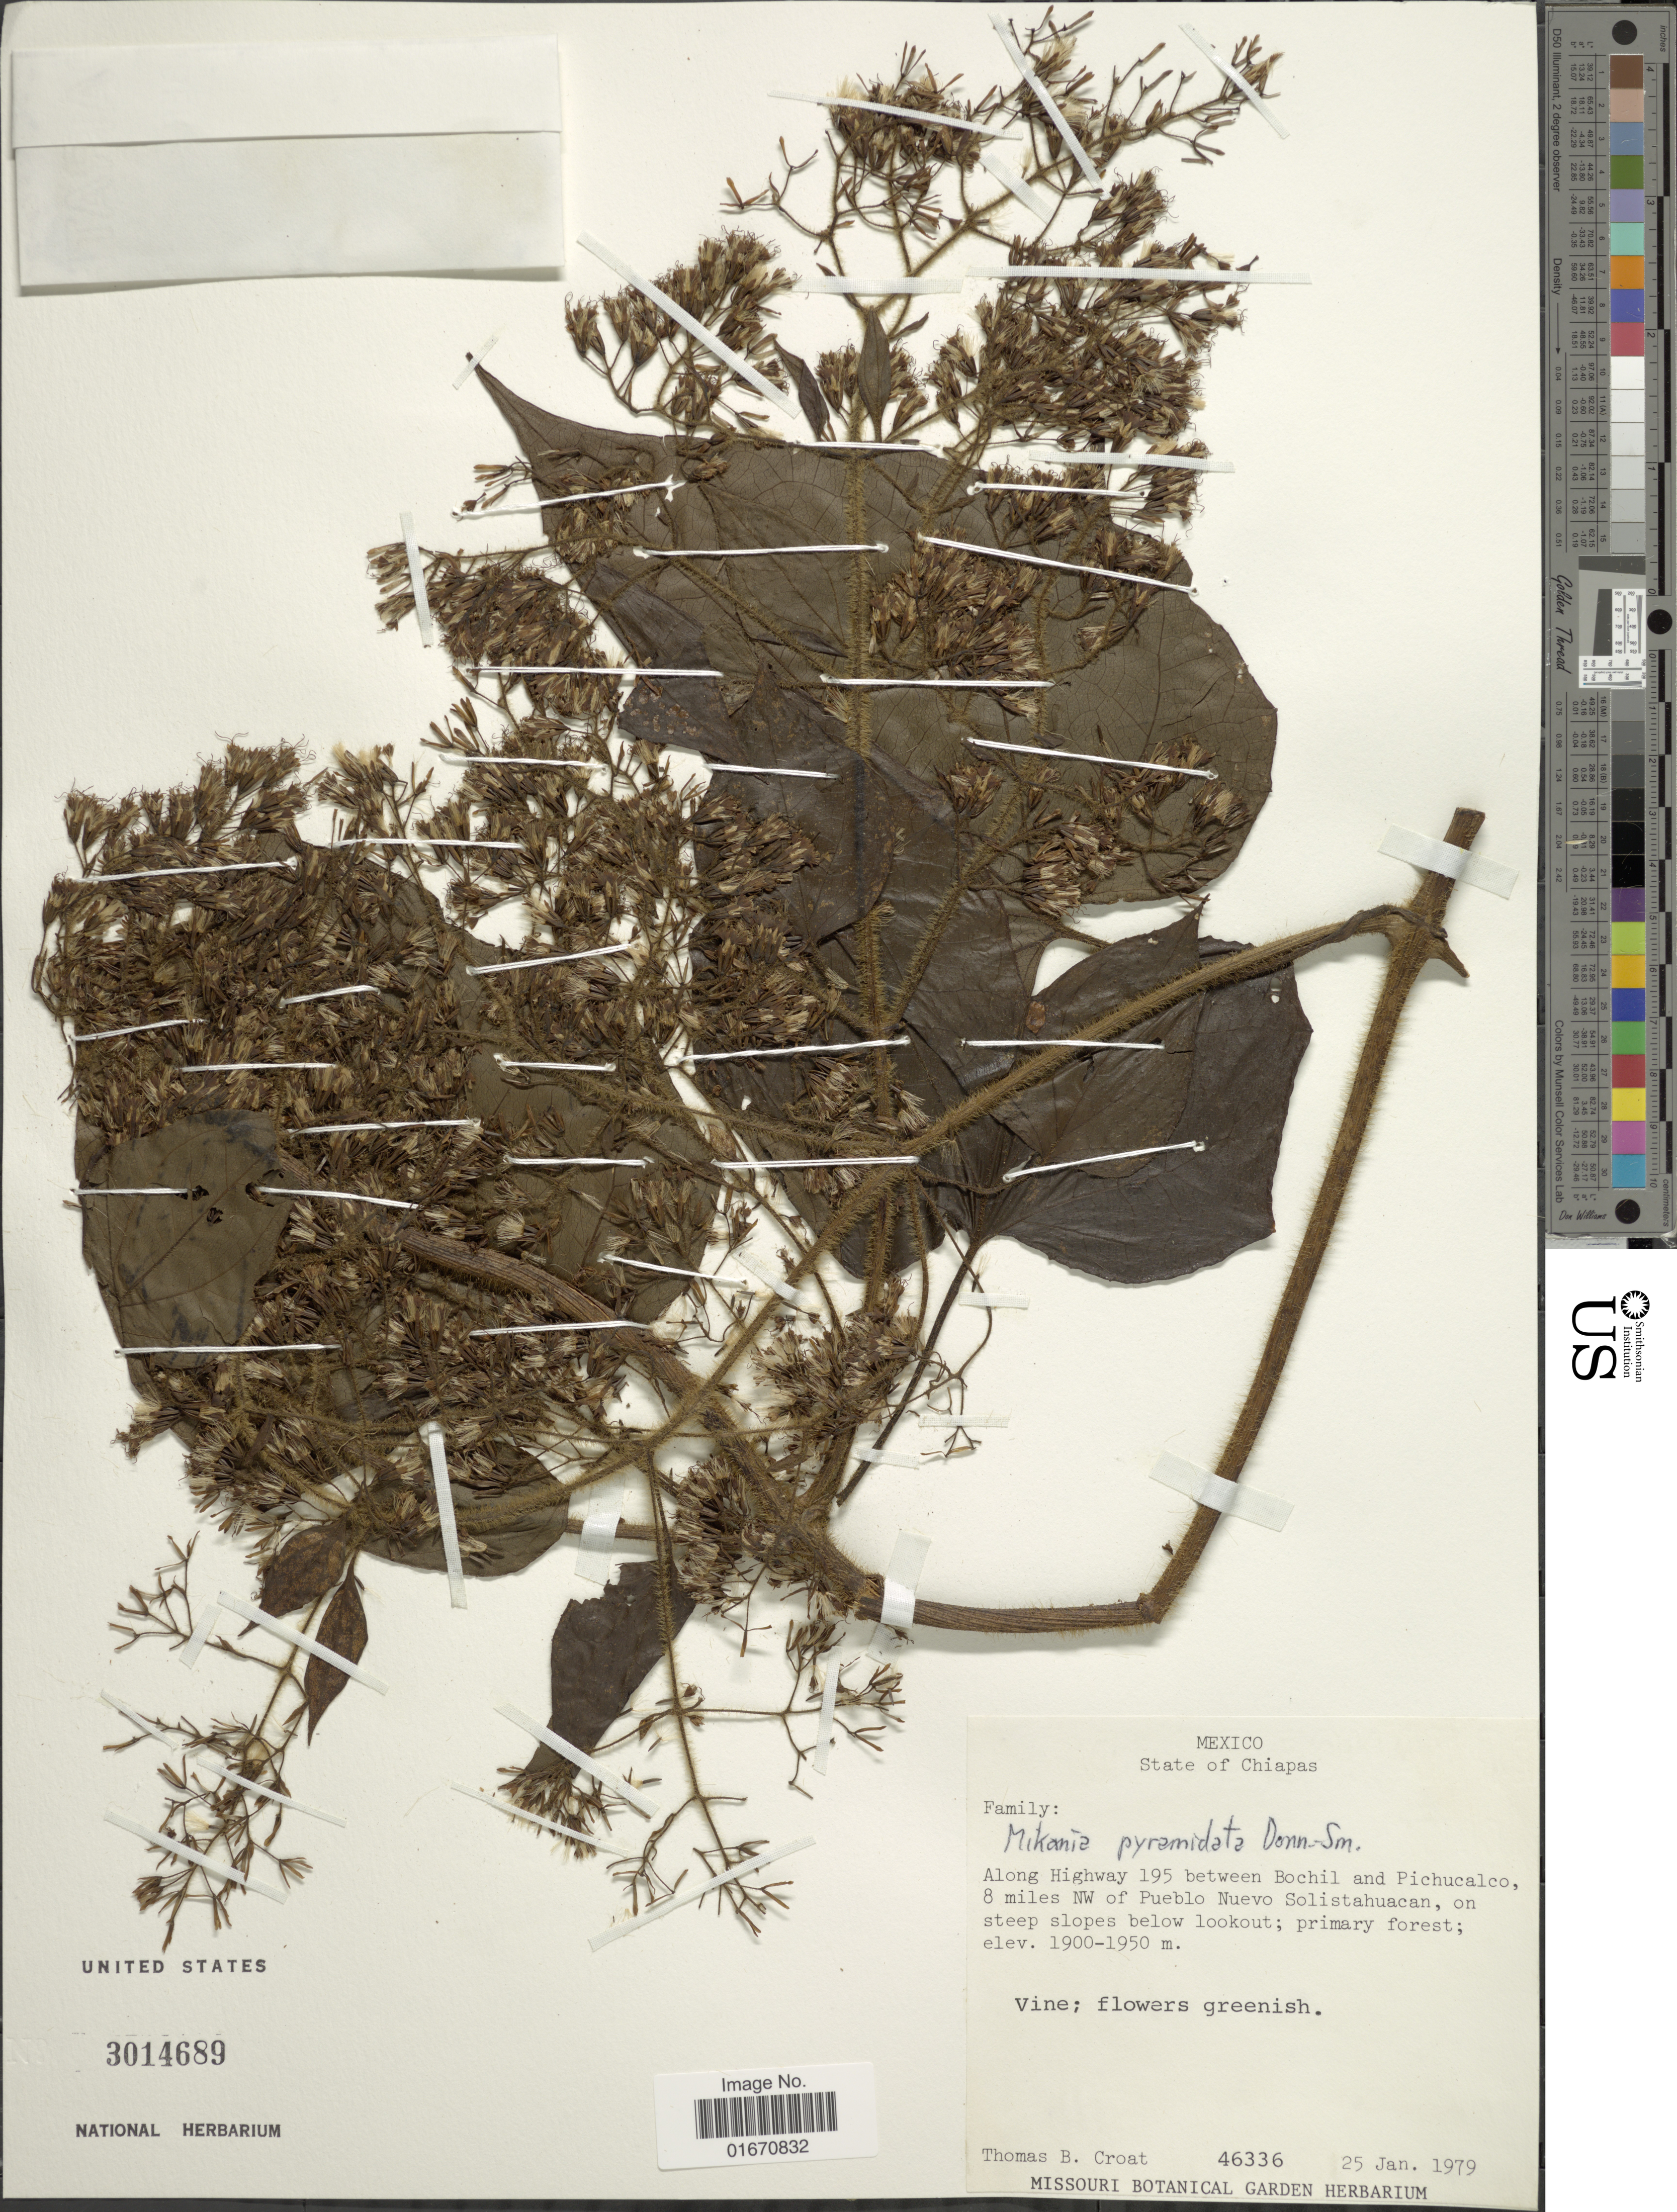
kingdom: Plantae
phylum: Tracheophyta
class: Magnoliopsida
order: Asterales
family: Asteraceae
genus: Mikania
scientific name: Mikania pyramidata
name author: Donn. Sm.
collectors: T. B. Croat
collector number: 46336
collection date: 1979-01-25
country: Mexico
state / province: Chiapas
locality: Along Highway 195 between Bochil and Pichucalco, 8 miles NW of Pueblo Nuevo Solistahuacan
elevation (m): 1900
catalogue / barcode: US 3014689